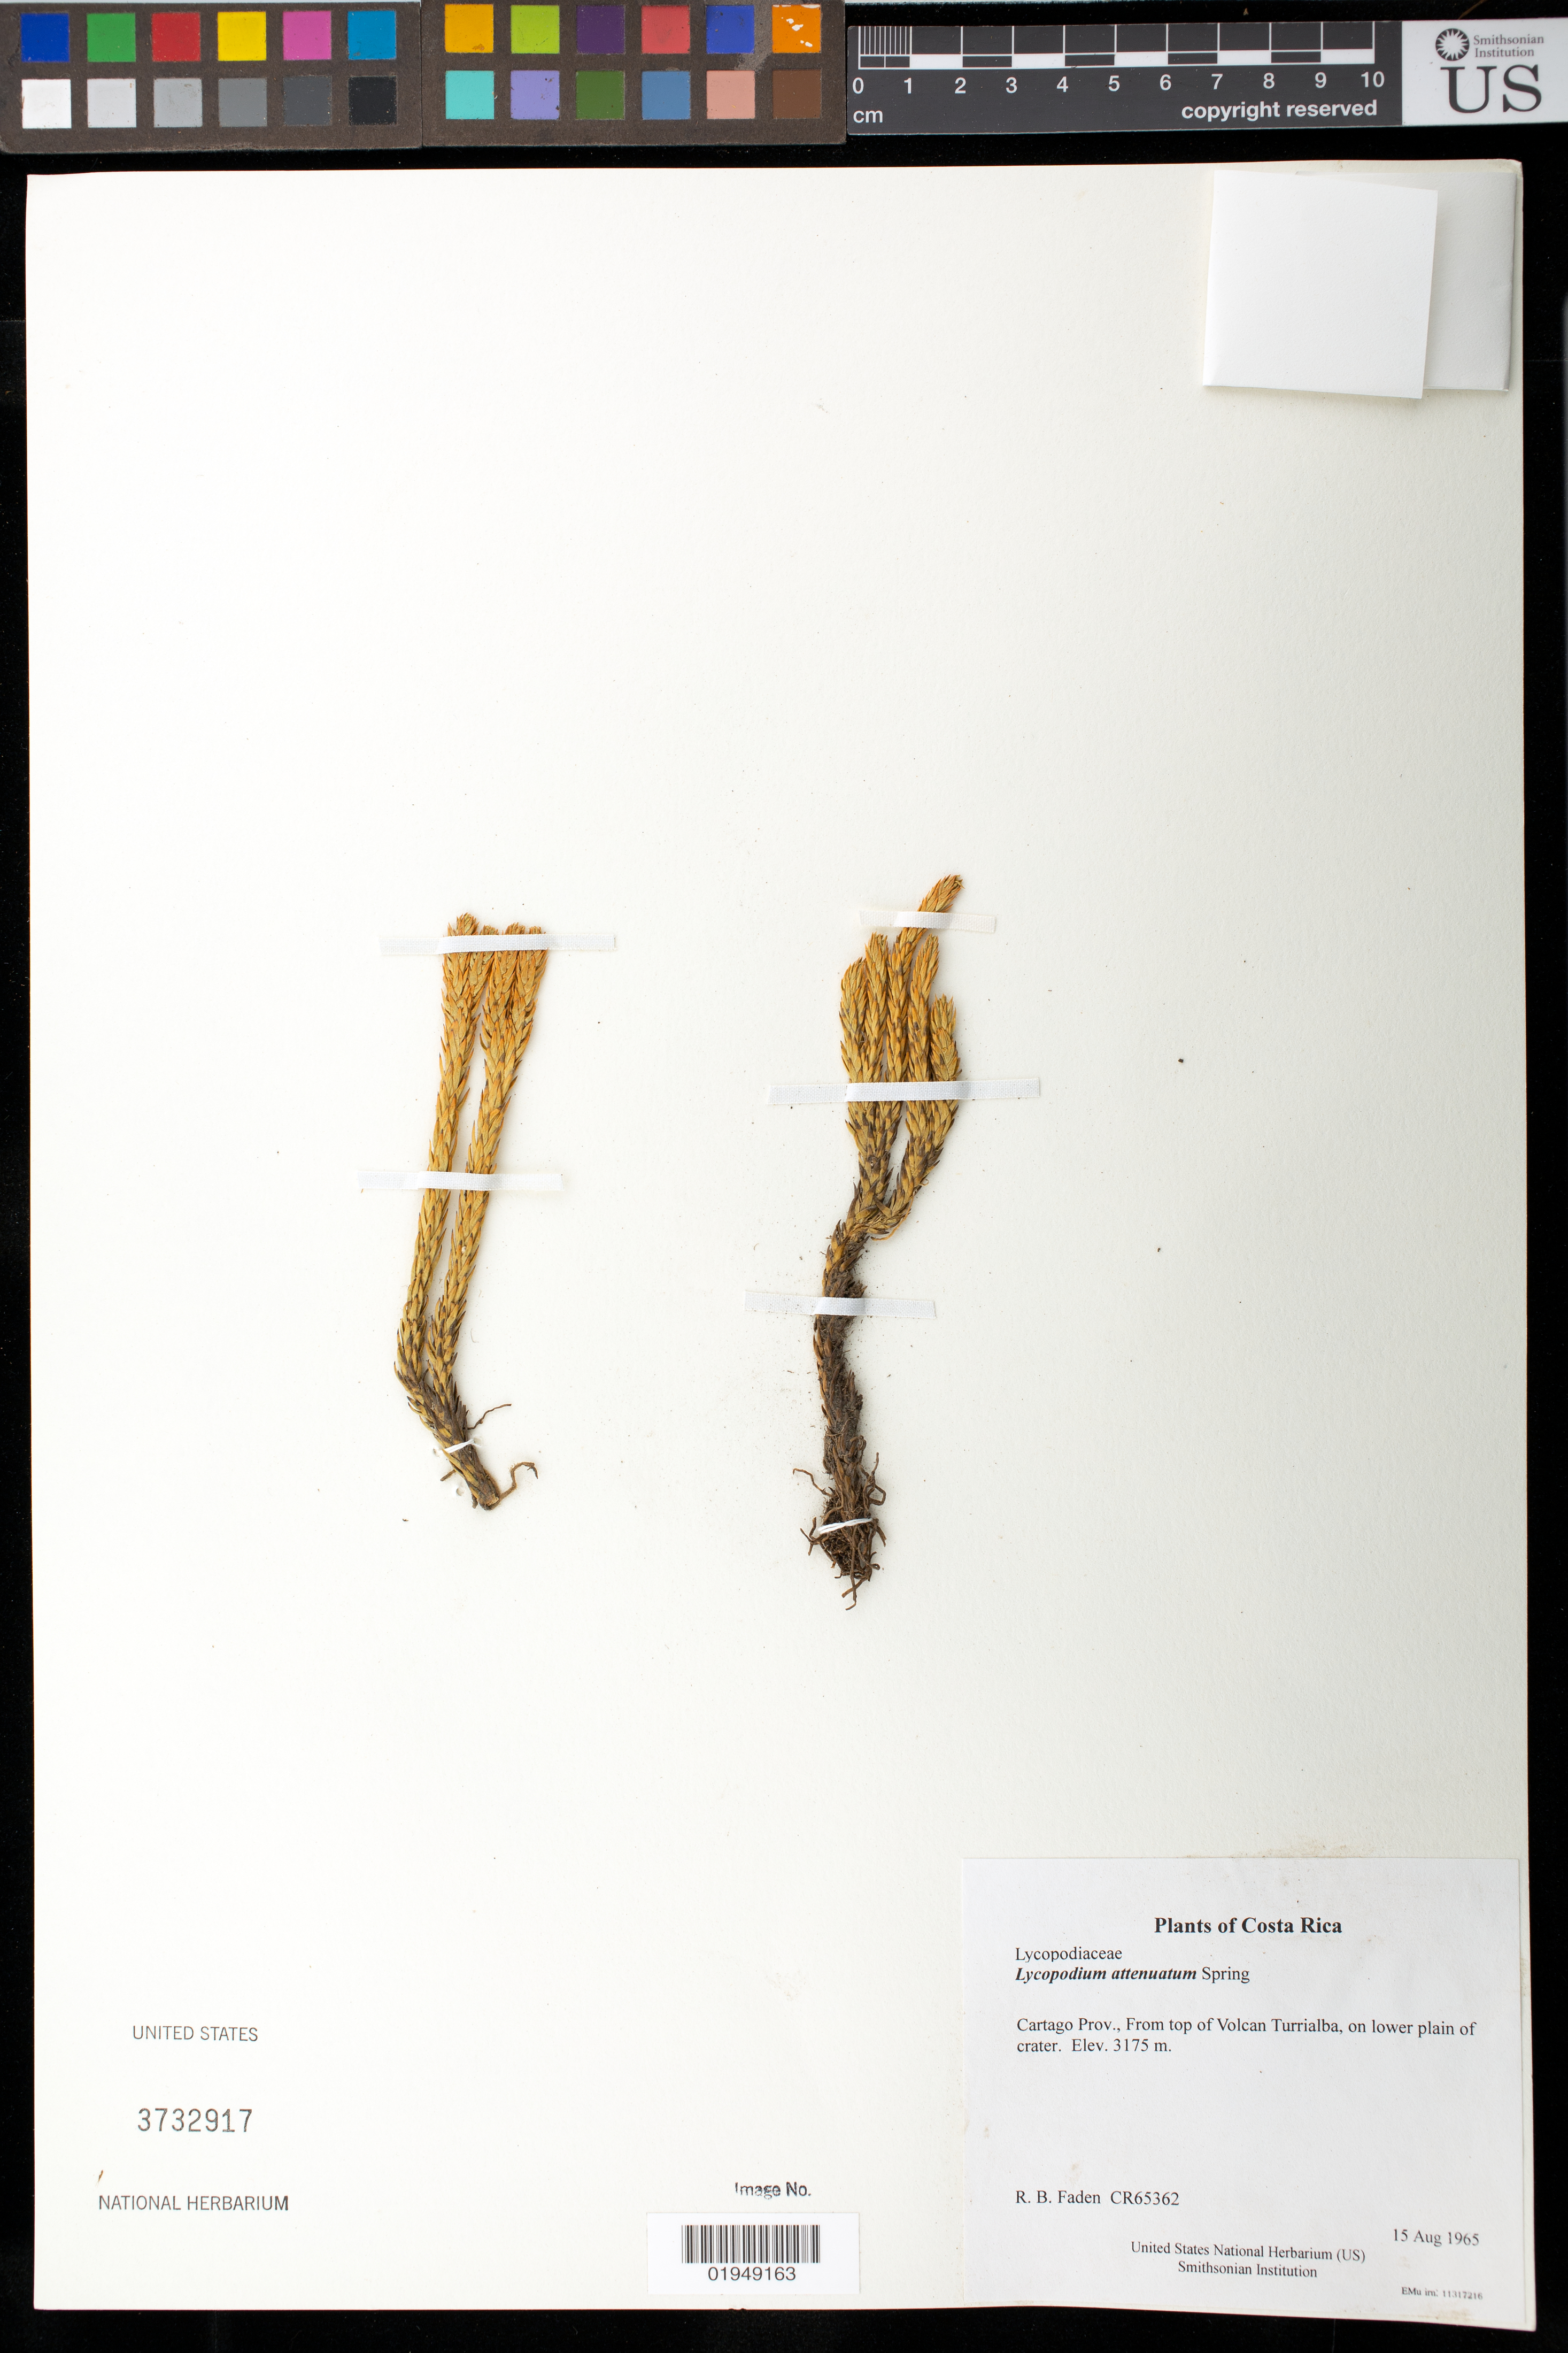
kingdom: Plantae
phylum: Tracheophyta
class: Lycopodiopsida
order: Lycopodiales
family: Lycopodiaceae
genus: Phlegmariurus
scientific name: Phlegmariurus attenuatus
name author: (Spring) B. Øllg.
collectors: R. B. Faden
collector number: CR65362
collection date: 1965-08-15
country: Costa Rica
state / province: Cartago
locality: From top of Volcan Turrialba, on lower plain of crater.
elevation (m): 3175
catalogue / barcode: US 3732917